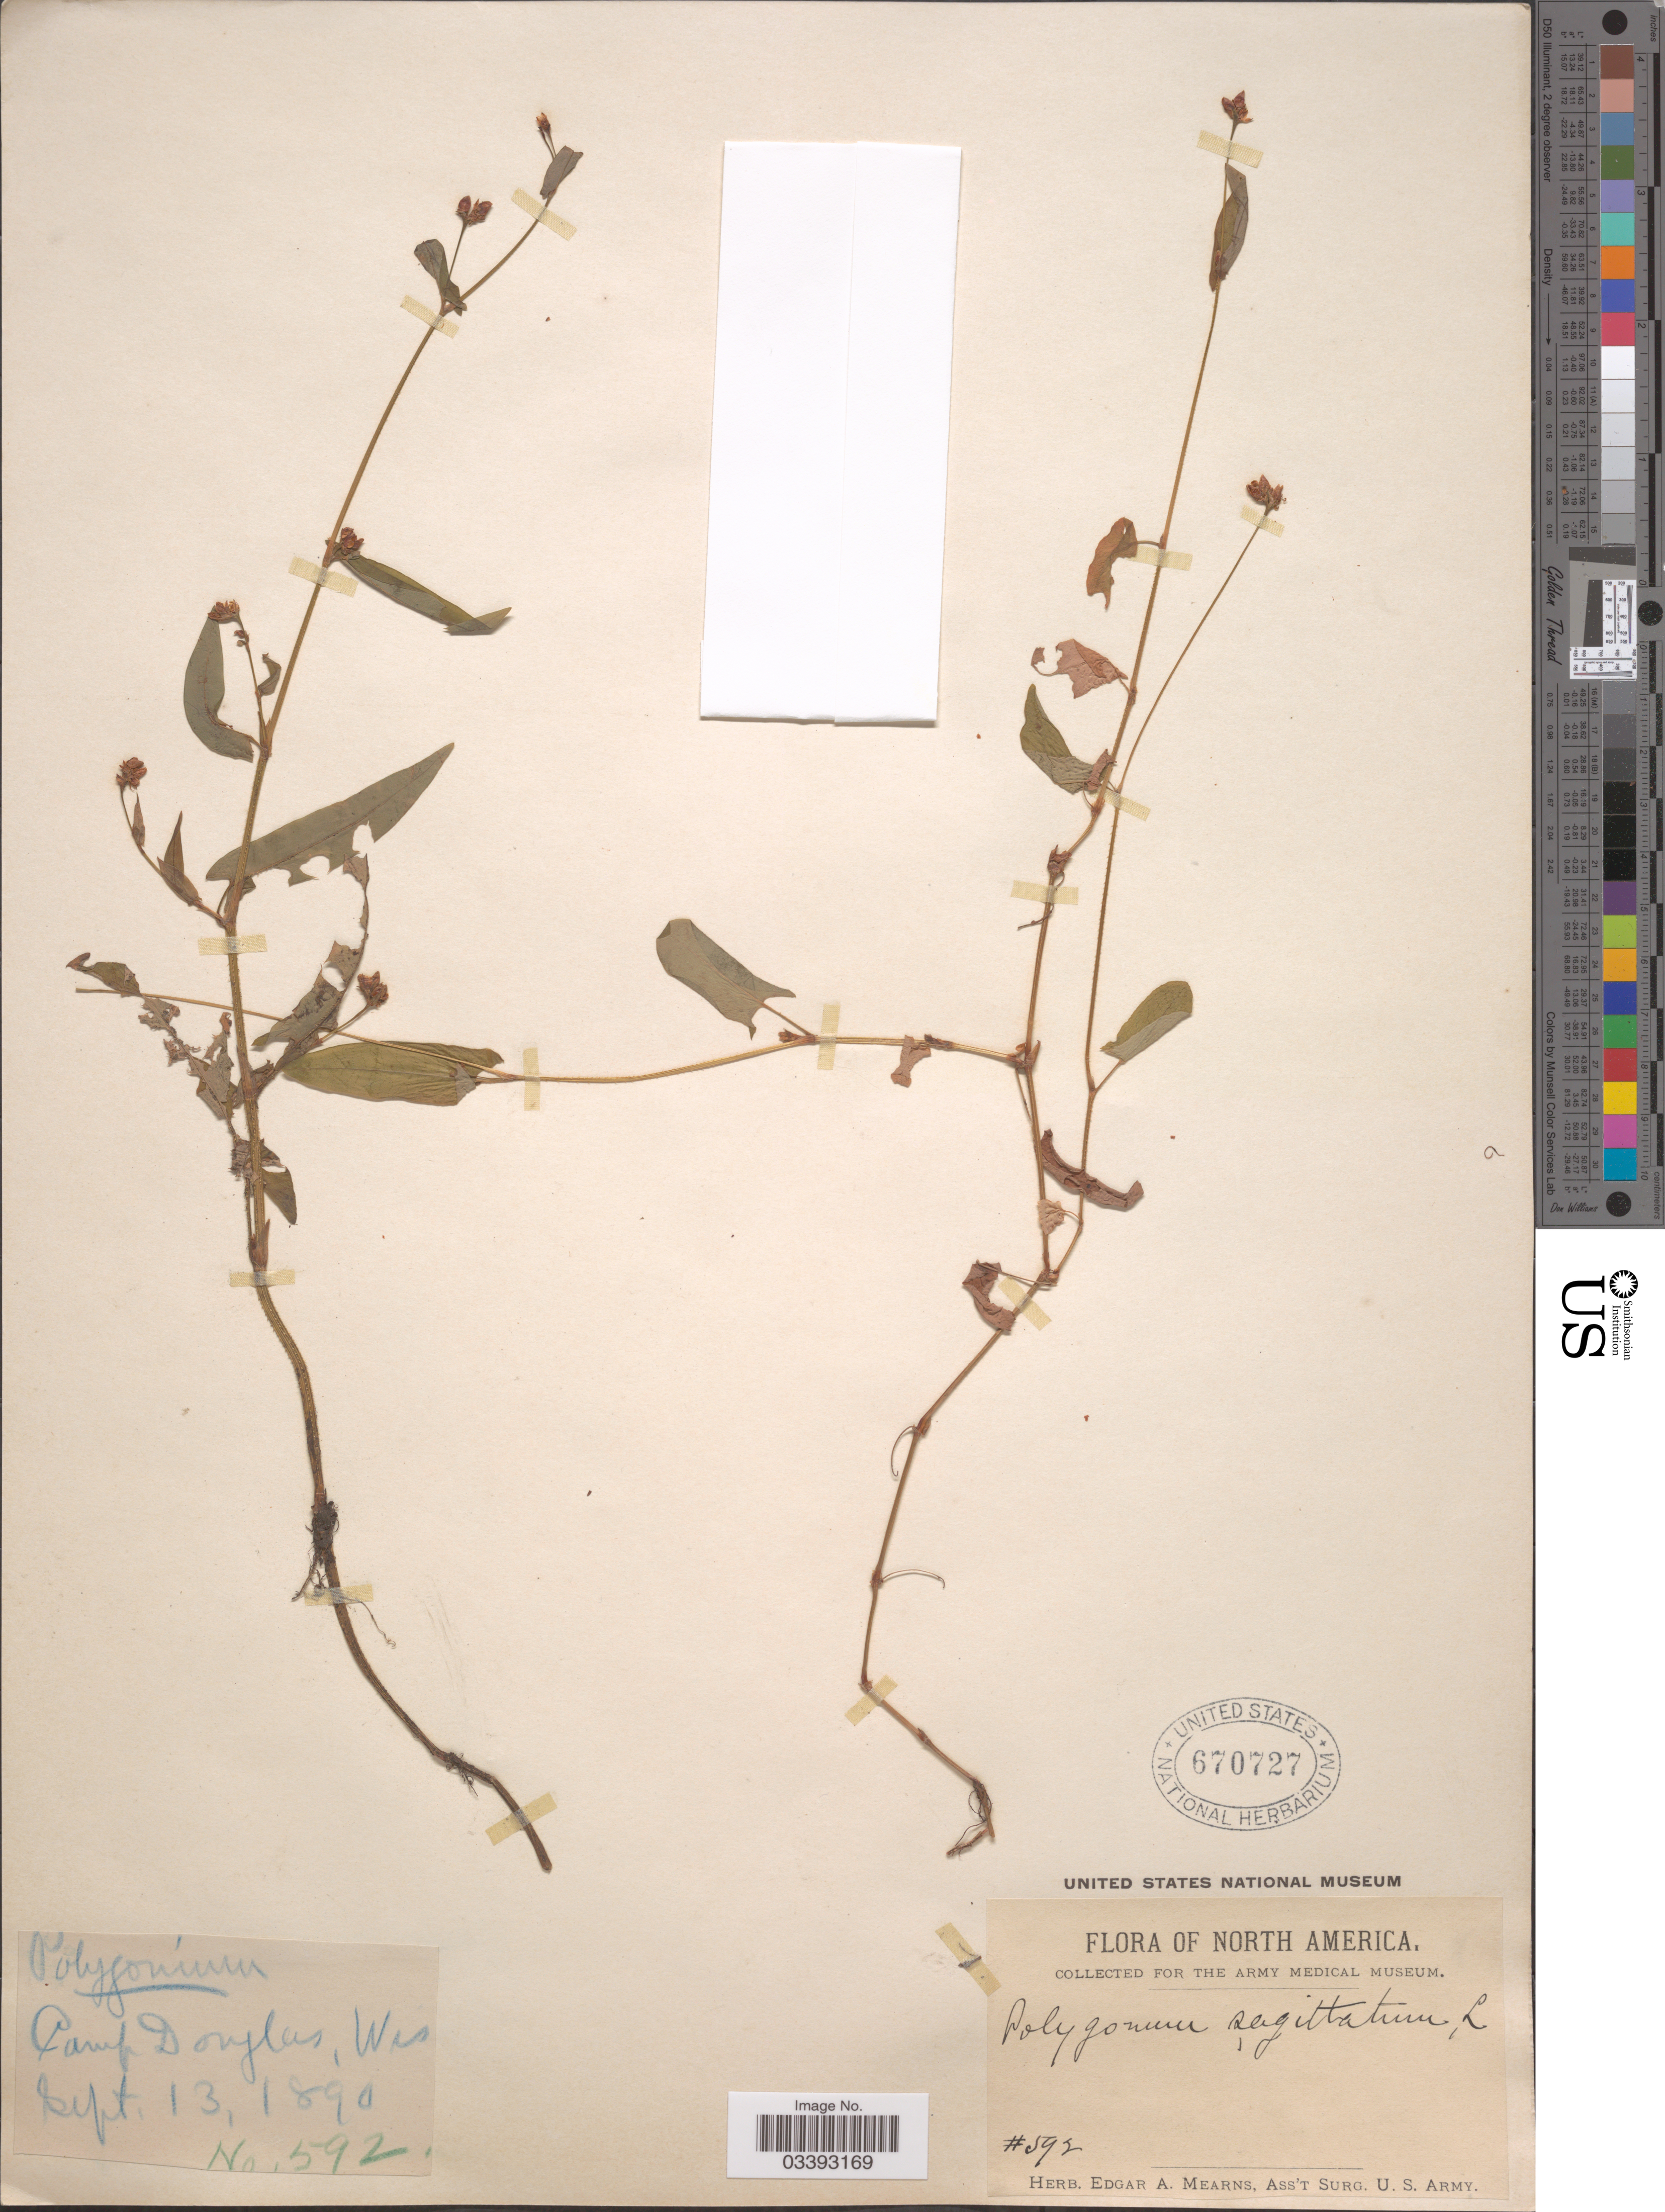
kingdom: Plantae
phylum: Tracheophyta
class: Magnoliopsida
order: Caryophyllales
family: Polygonaceae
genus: Persicaria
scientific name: Persicaria sagittata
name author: (L.) H. Gross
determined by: Atha, D. E.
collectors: ex herb. Edgar A. Mearns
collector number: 592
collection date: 1890-09-13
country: United States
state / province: Wisconsin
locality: Camp Douglas.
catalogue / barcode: US 670727